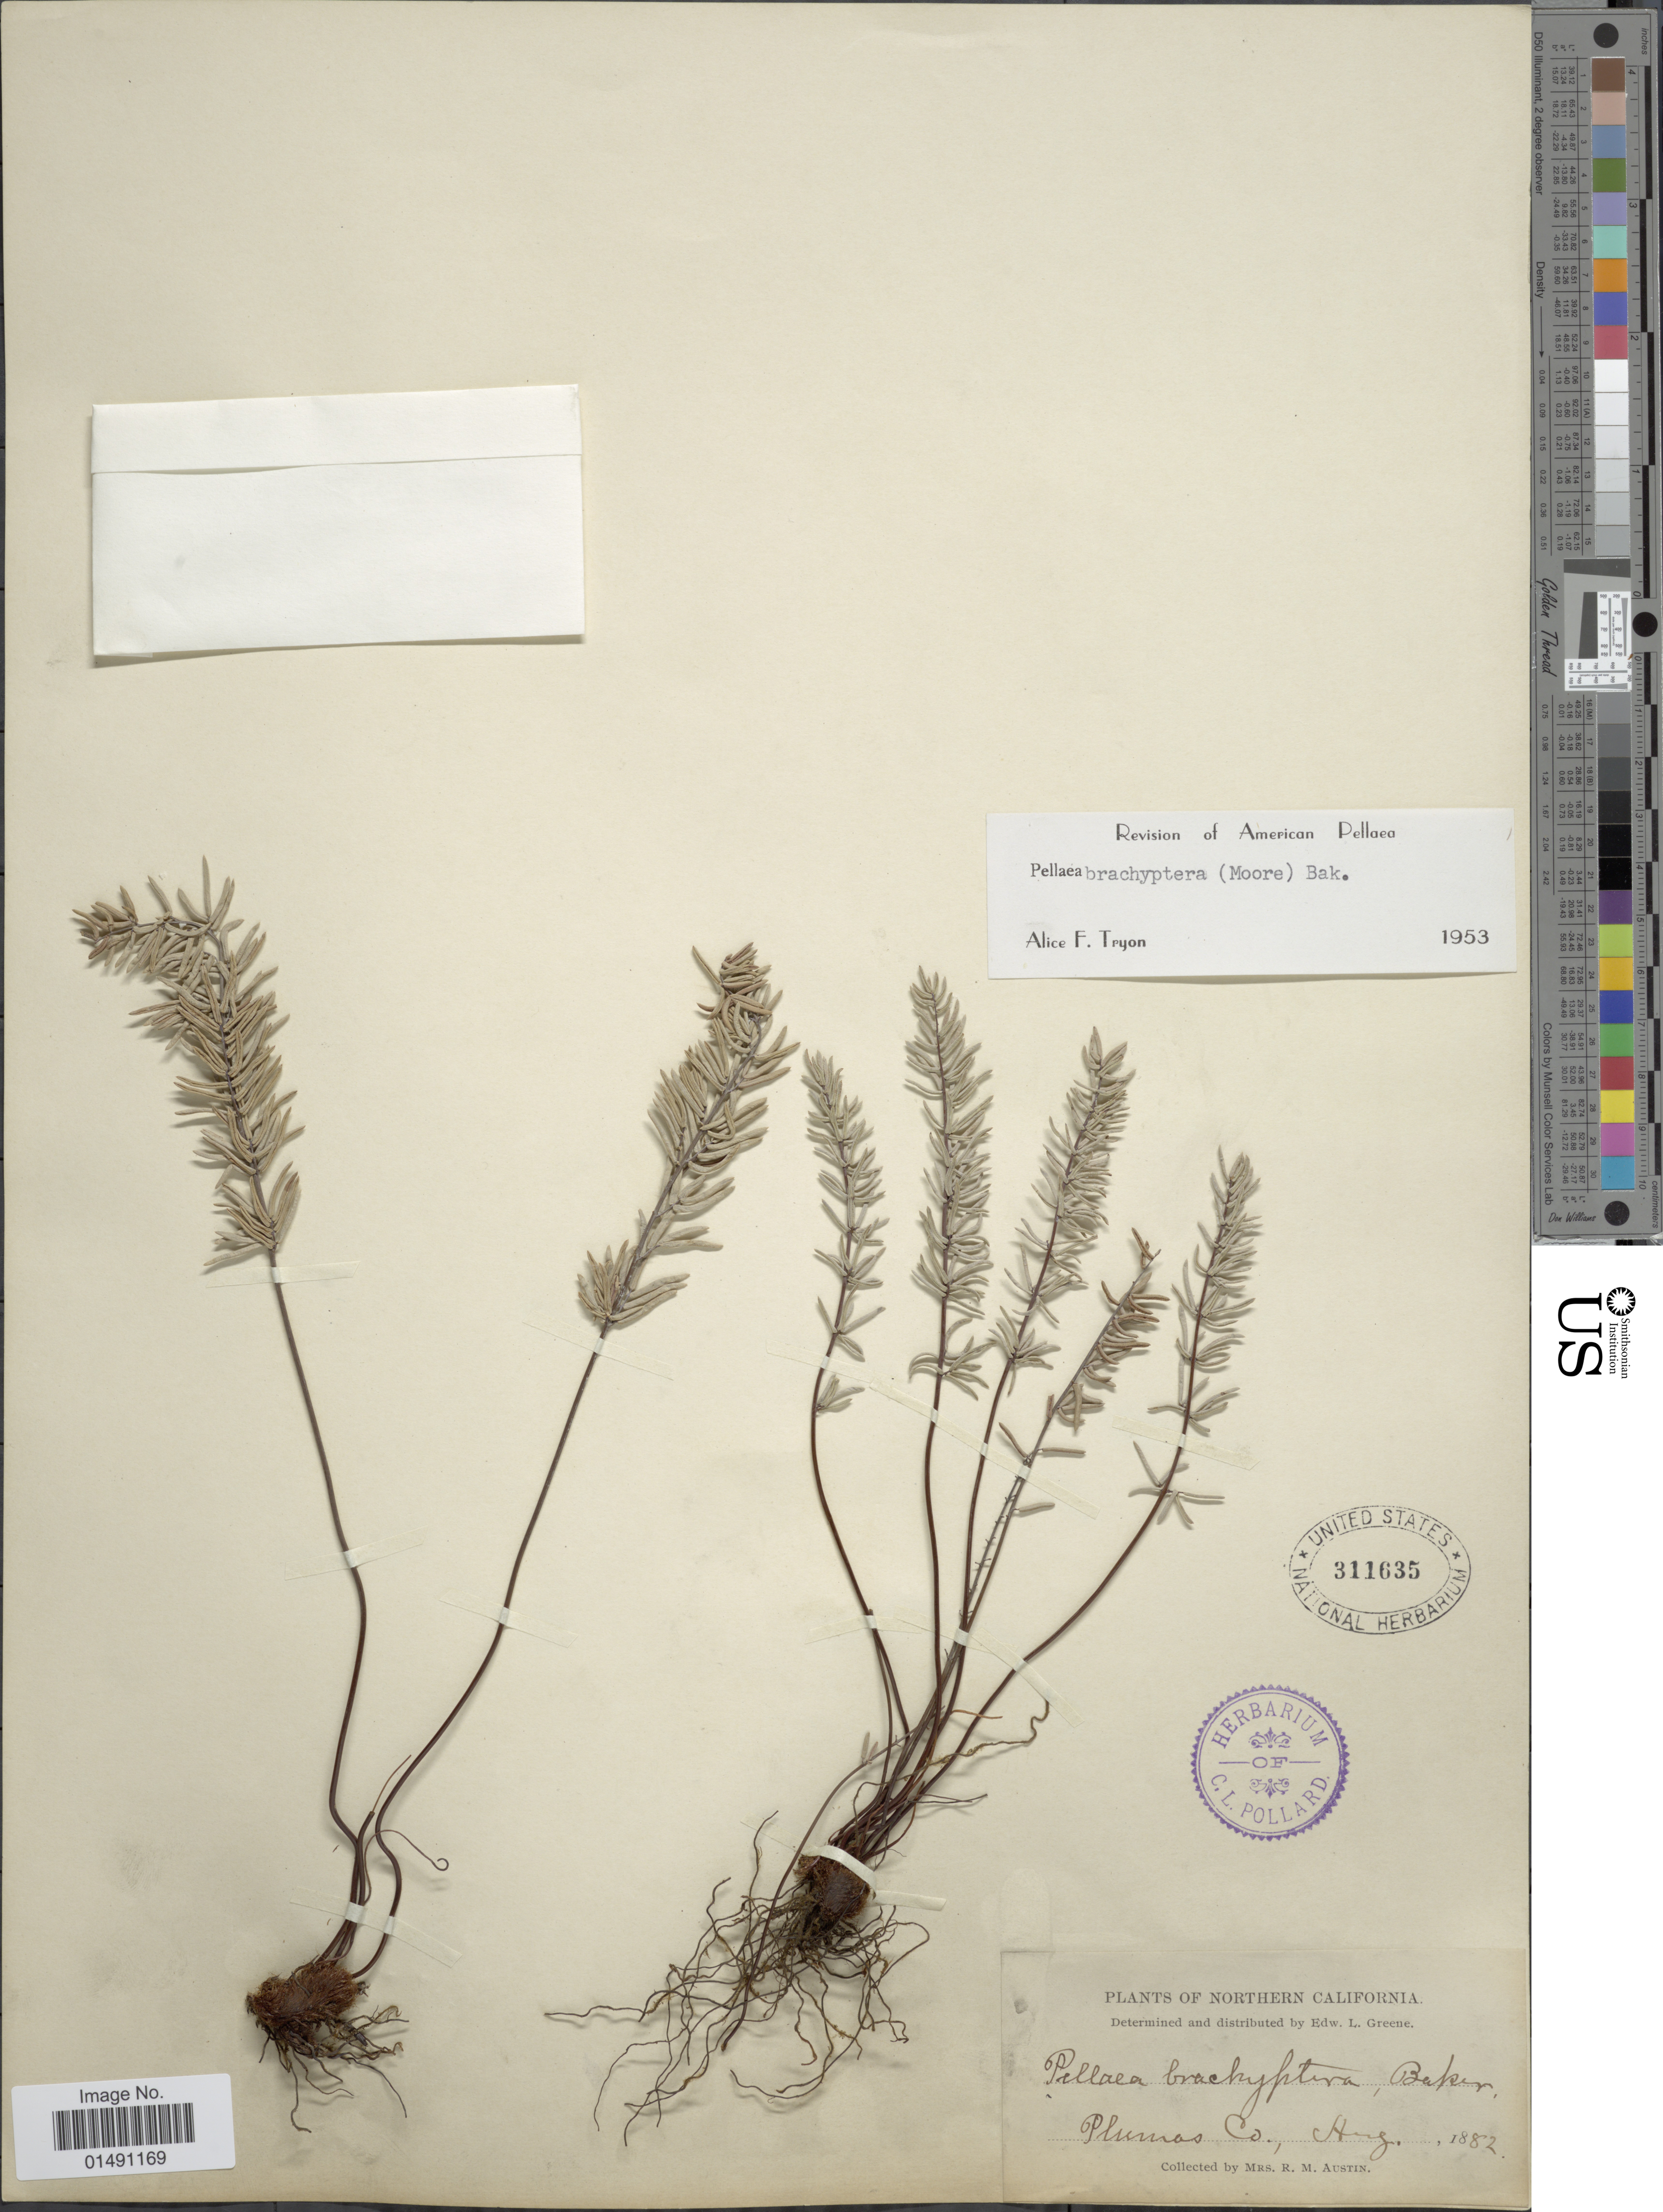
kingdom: Plantae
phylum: Tracheophyta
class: Polypodiopsida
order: Polypodiales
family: Pteridaceae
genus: Pellaea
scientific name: Pellaea brachyptera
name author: (T. Moore) Baker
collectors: R. Austin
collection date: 1882-08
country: United States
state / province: California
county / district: Plumas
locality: Northern California, Plumas Co.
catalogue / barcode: US 311635